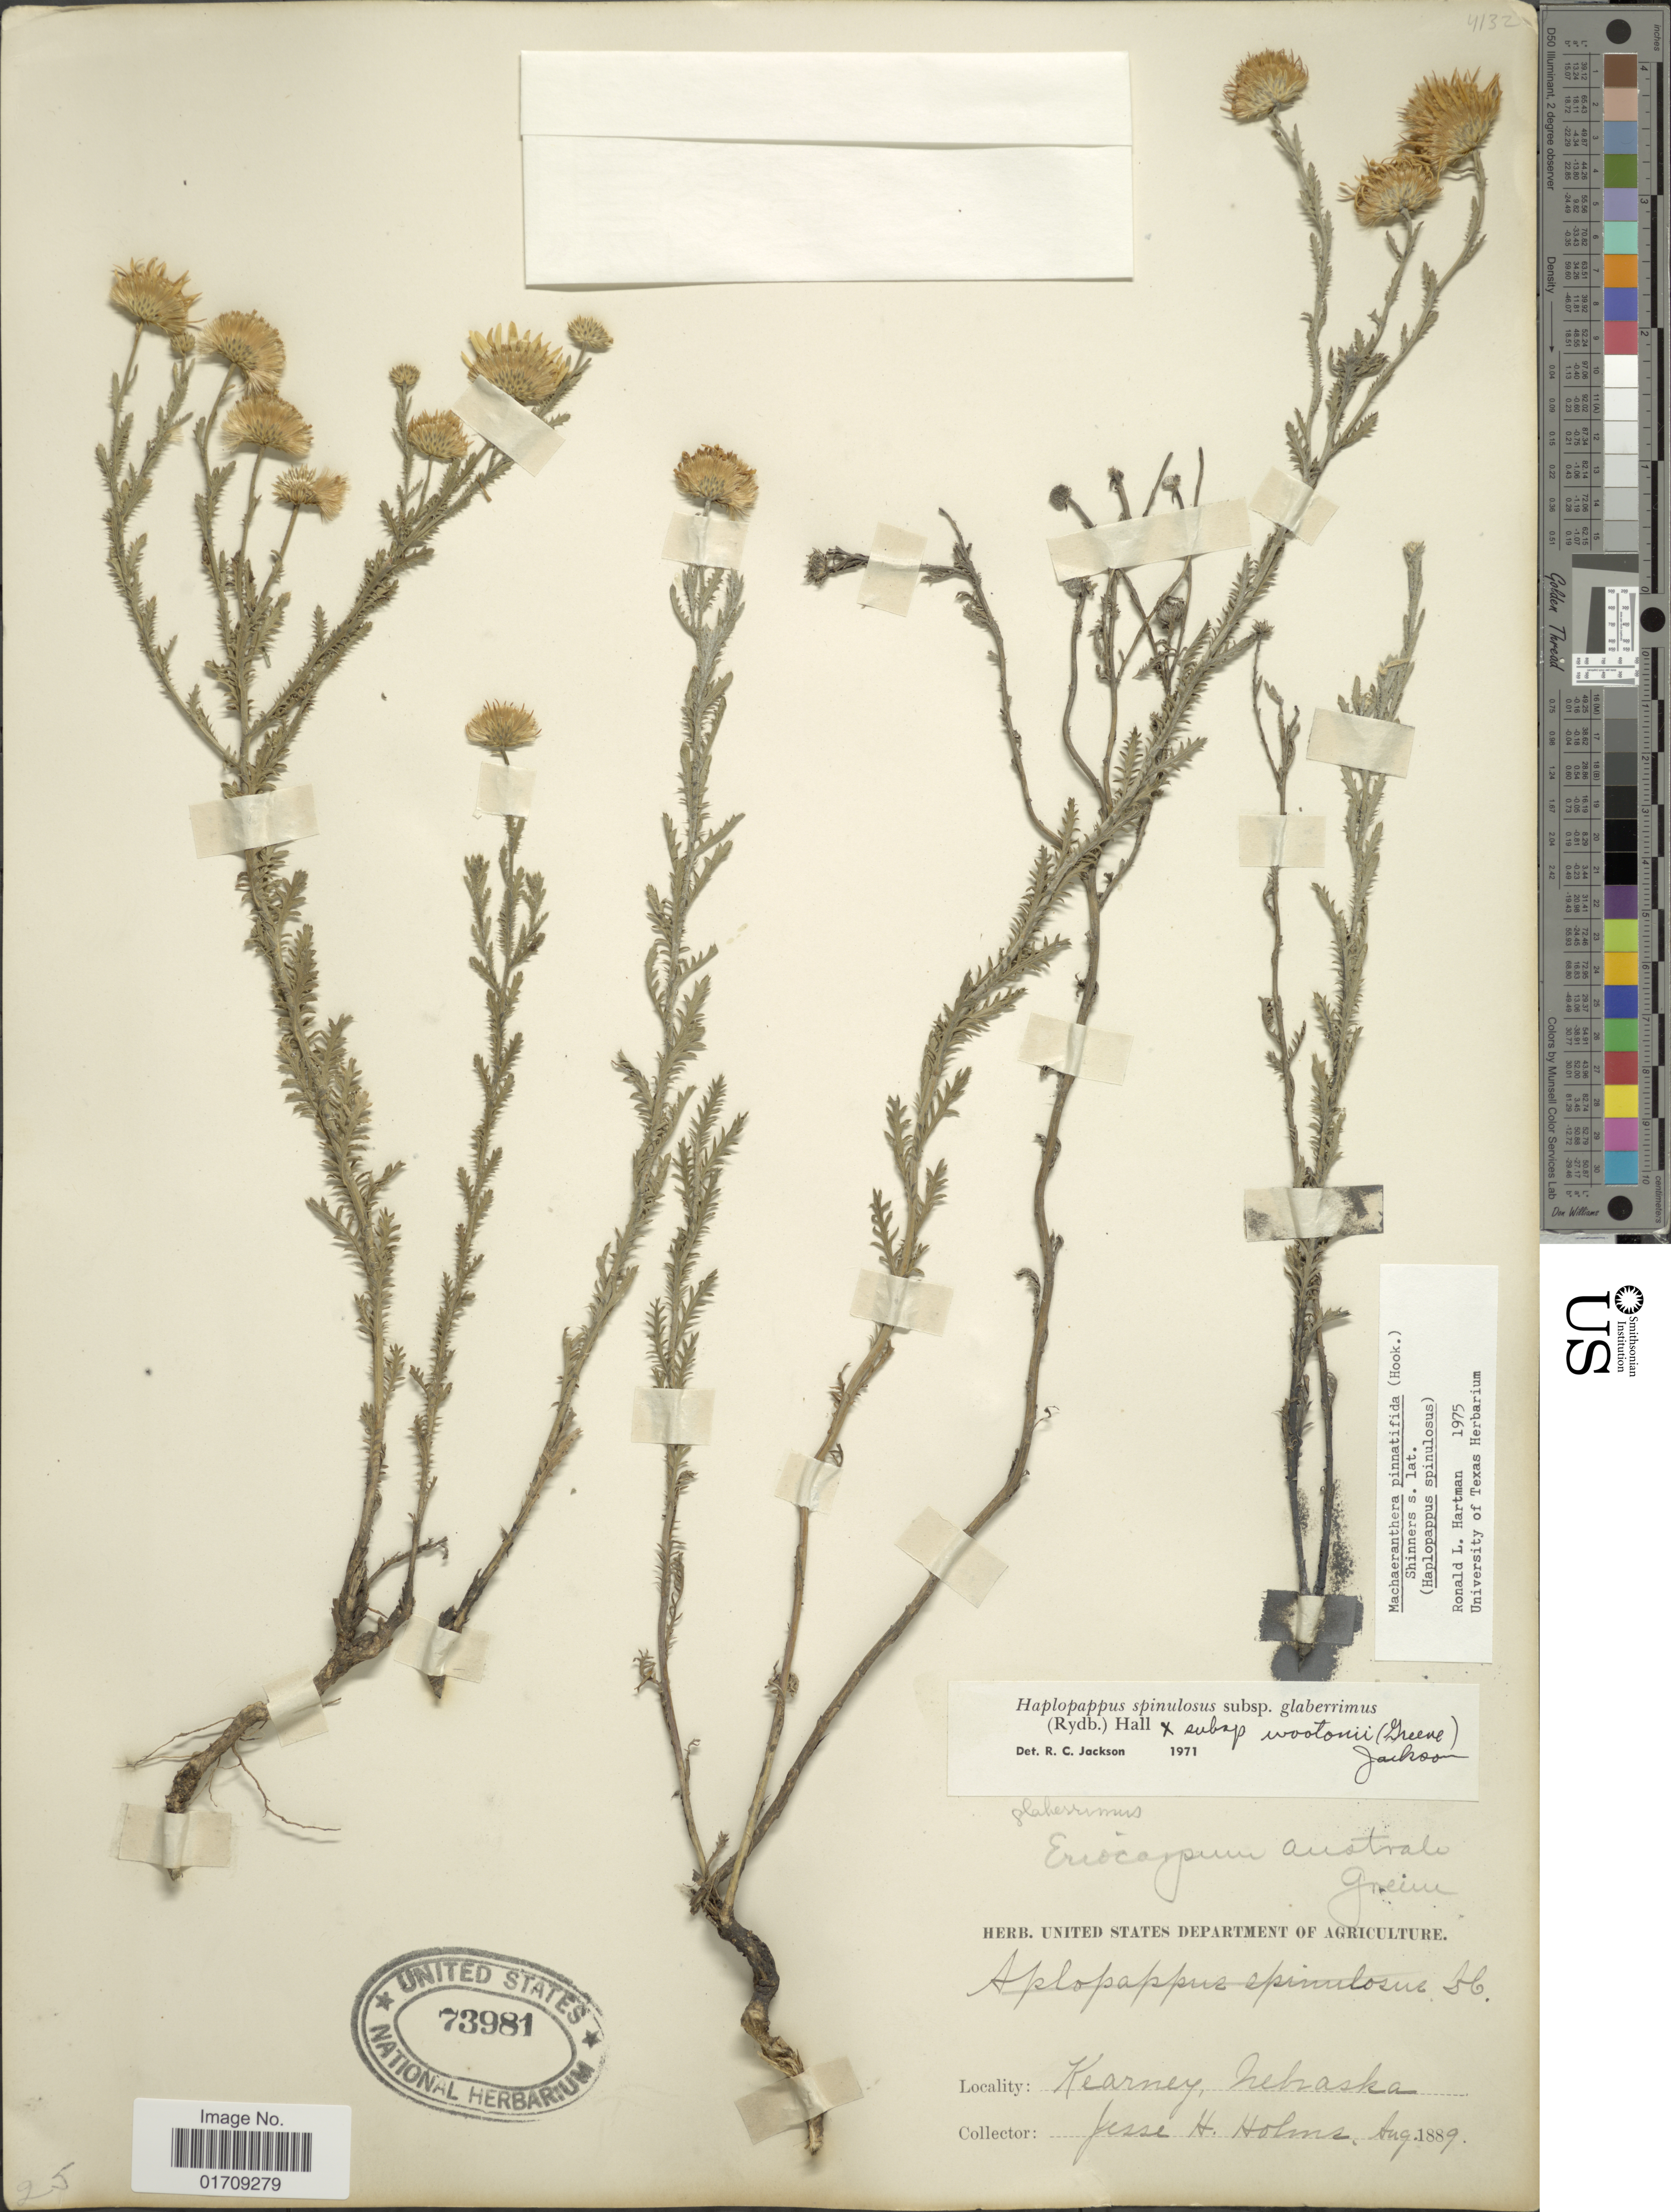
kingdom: Plantae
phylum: Tracheophyta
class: Magnoliopsida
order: Asterales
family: Asteraceae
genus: Machaeranthera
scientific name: Machaeranthera pinnatifida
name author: (Hook.) Shinners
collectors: J. H. Holms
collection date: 1889-08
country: United States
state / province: Nebraska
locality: Kearney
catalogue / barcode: US 73981